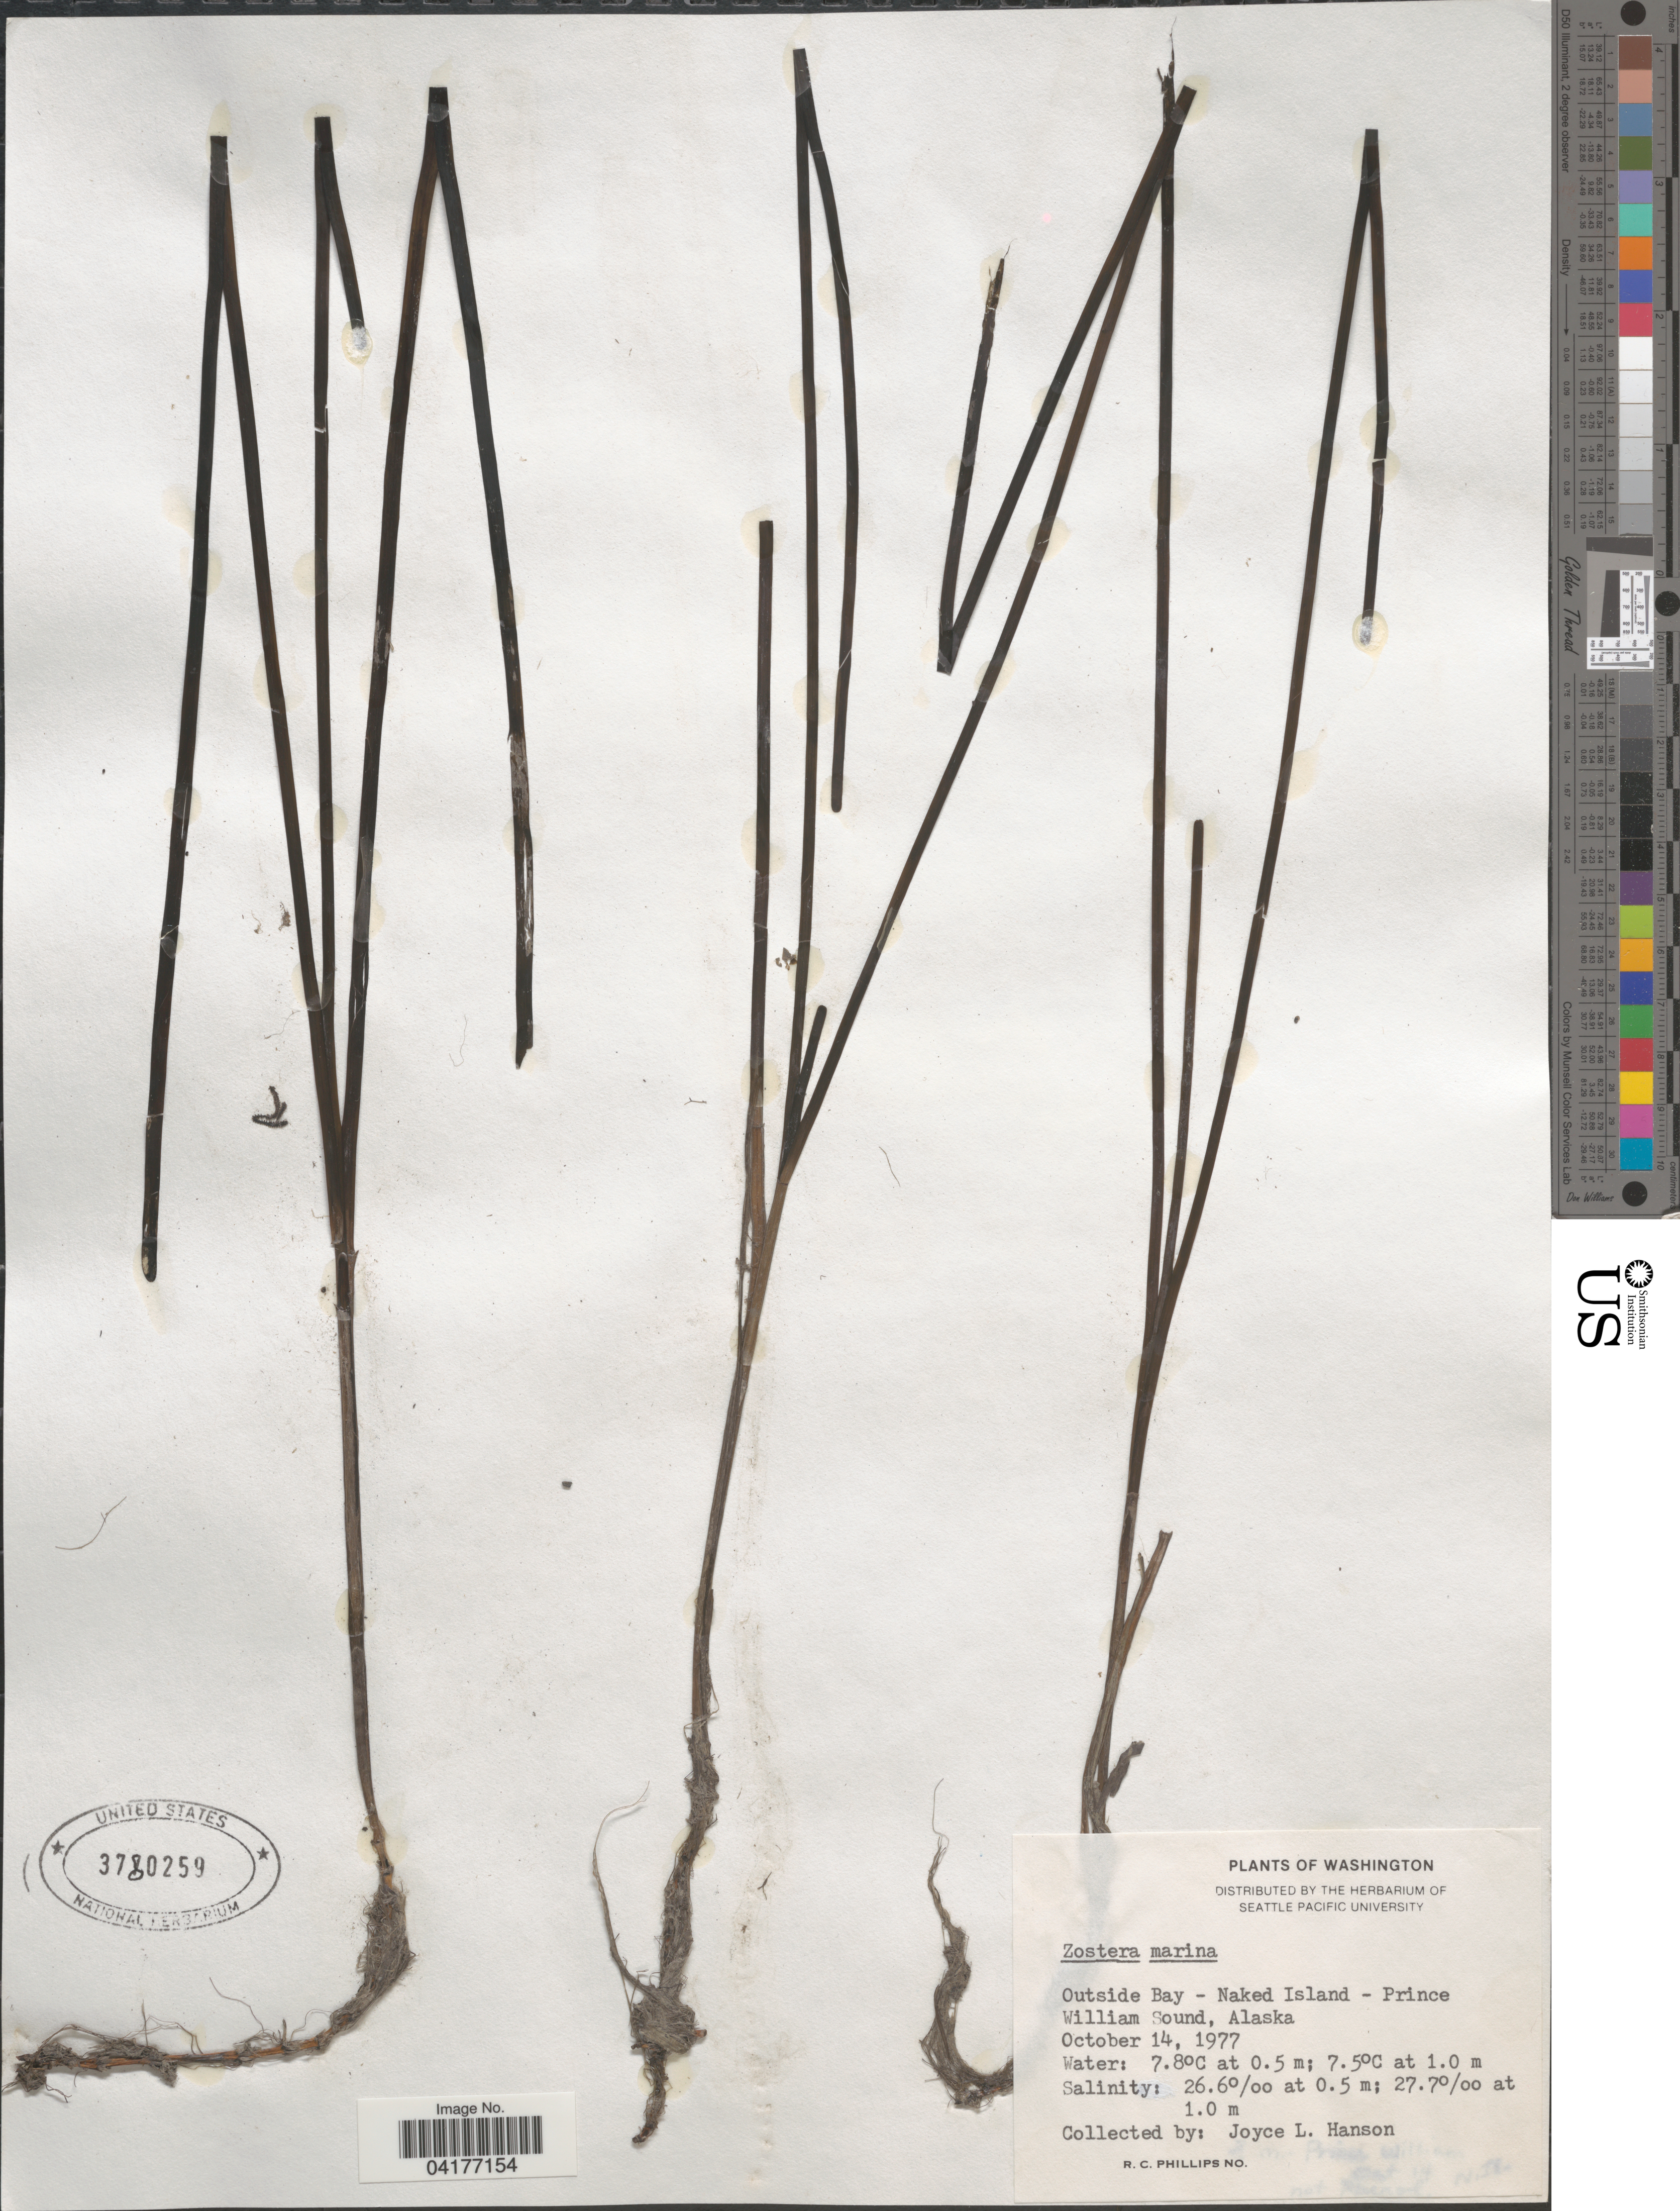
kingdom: Plantae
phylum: Tracheophyta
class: Liliopsida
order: Alismatales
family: Zosteraceae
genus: Zostera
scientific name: Zostera marina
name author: L.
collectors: J. Hanson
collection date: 1977-10-14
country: United States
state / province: Alaska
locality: Outside Bay - Naked Island - Prince William Sound.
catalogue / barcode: US 3780259